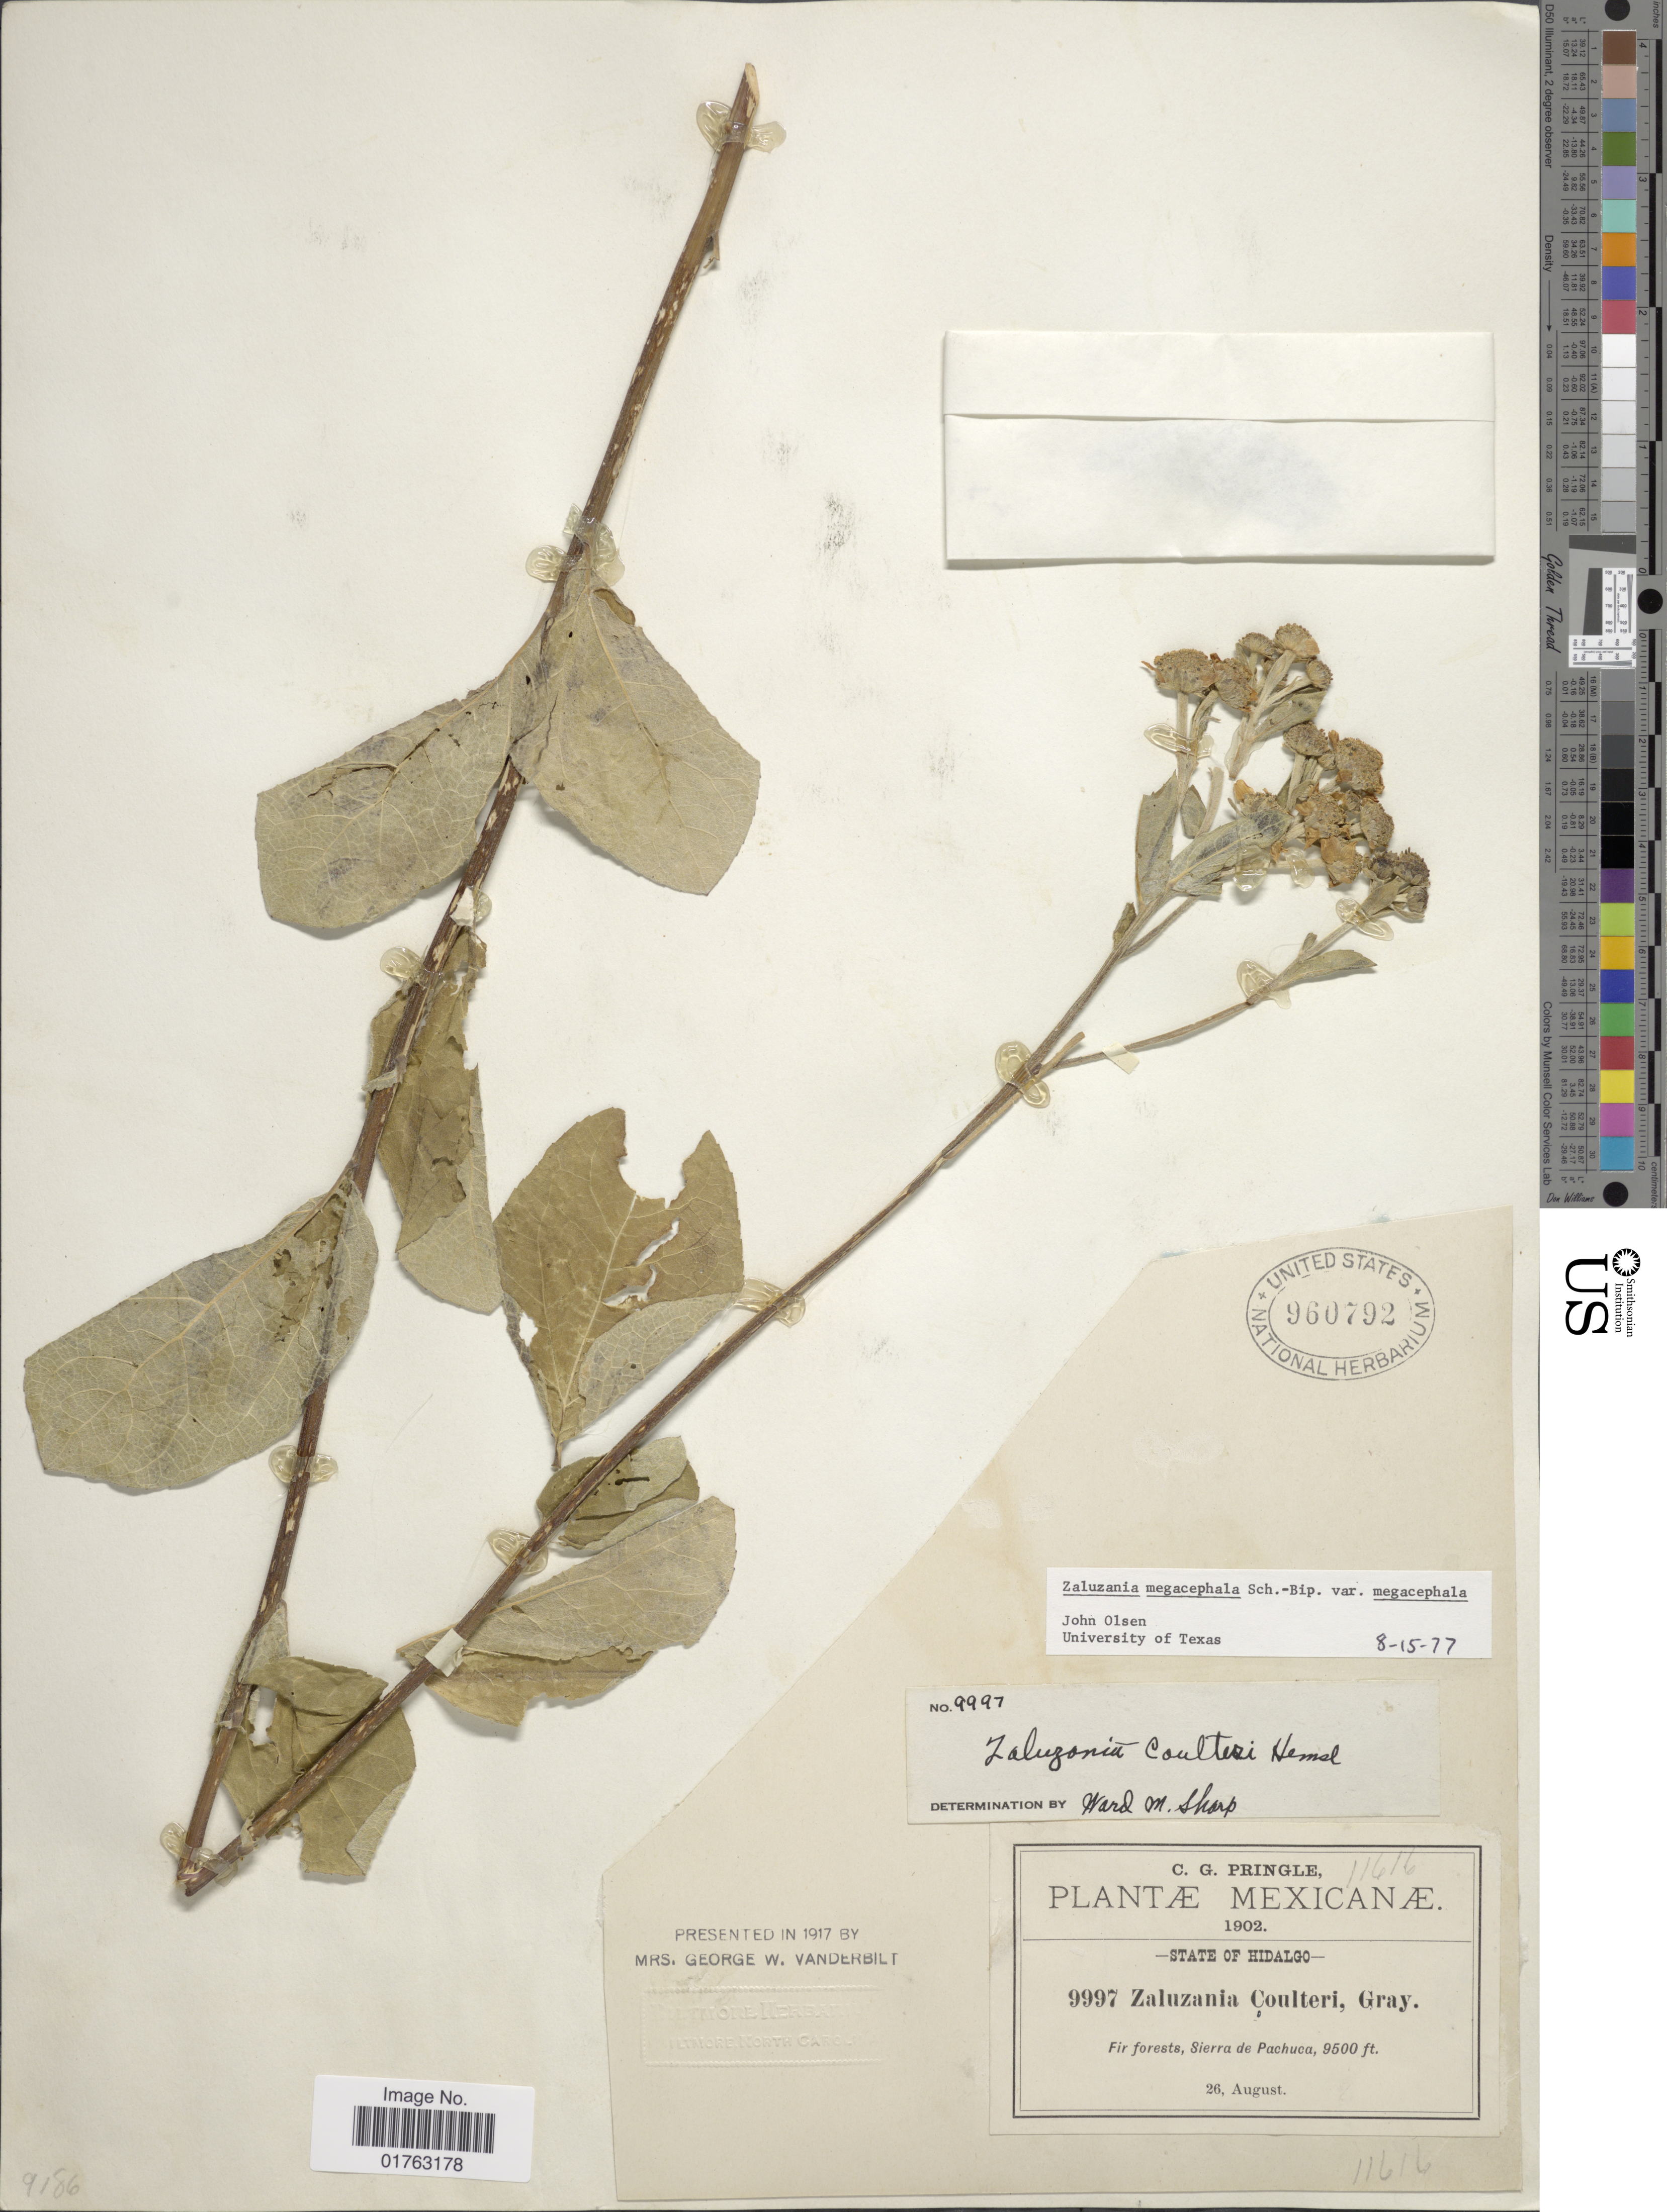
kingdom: Plantae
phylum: Tracheophyta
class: Magnoliopsida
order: Asterales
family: Asteraceae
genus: Zaluzania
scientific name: Zaluzania megacephala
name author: Sch. Bip.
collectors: C. G. Pringle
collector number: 9997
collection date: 1902-08-26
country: Mexico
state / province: Hidalgo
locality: Fir forest, Sierra de Pachuca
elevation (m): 2896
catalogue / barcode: US 960792